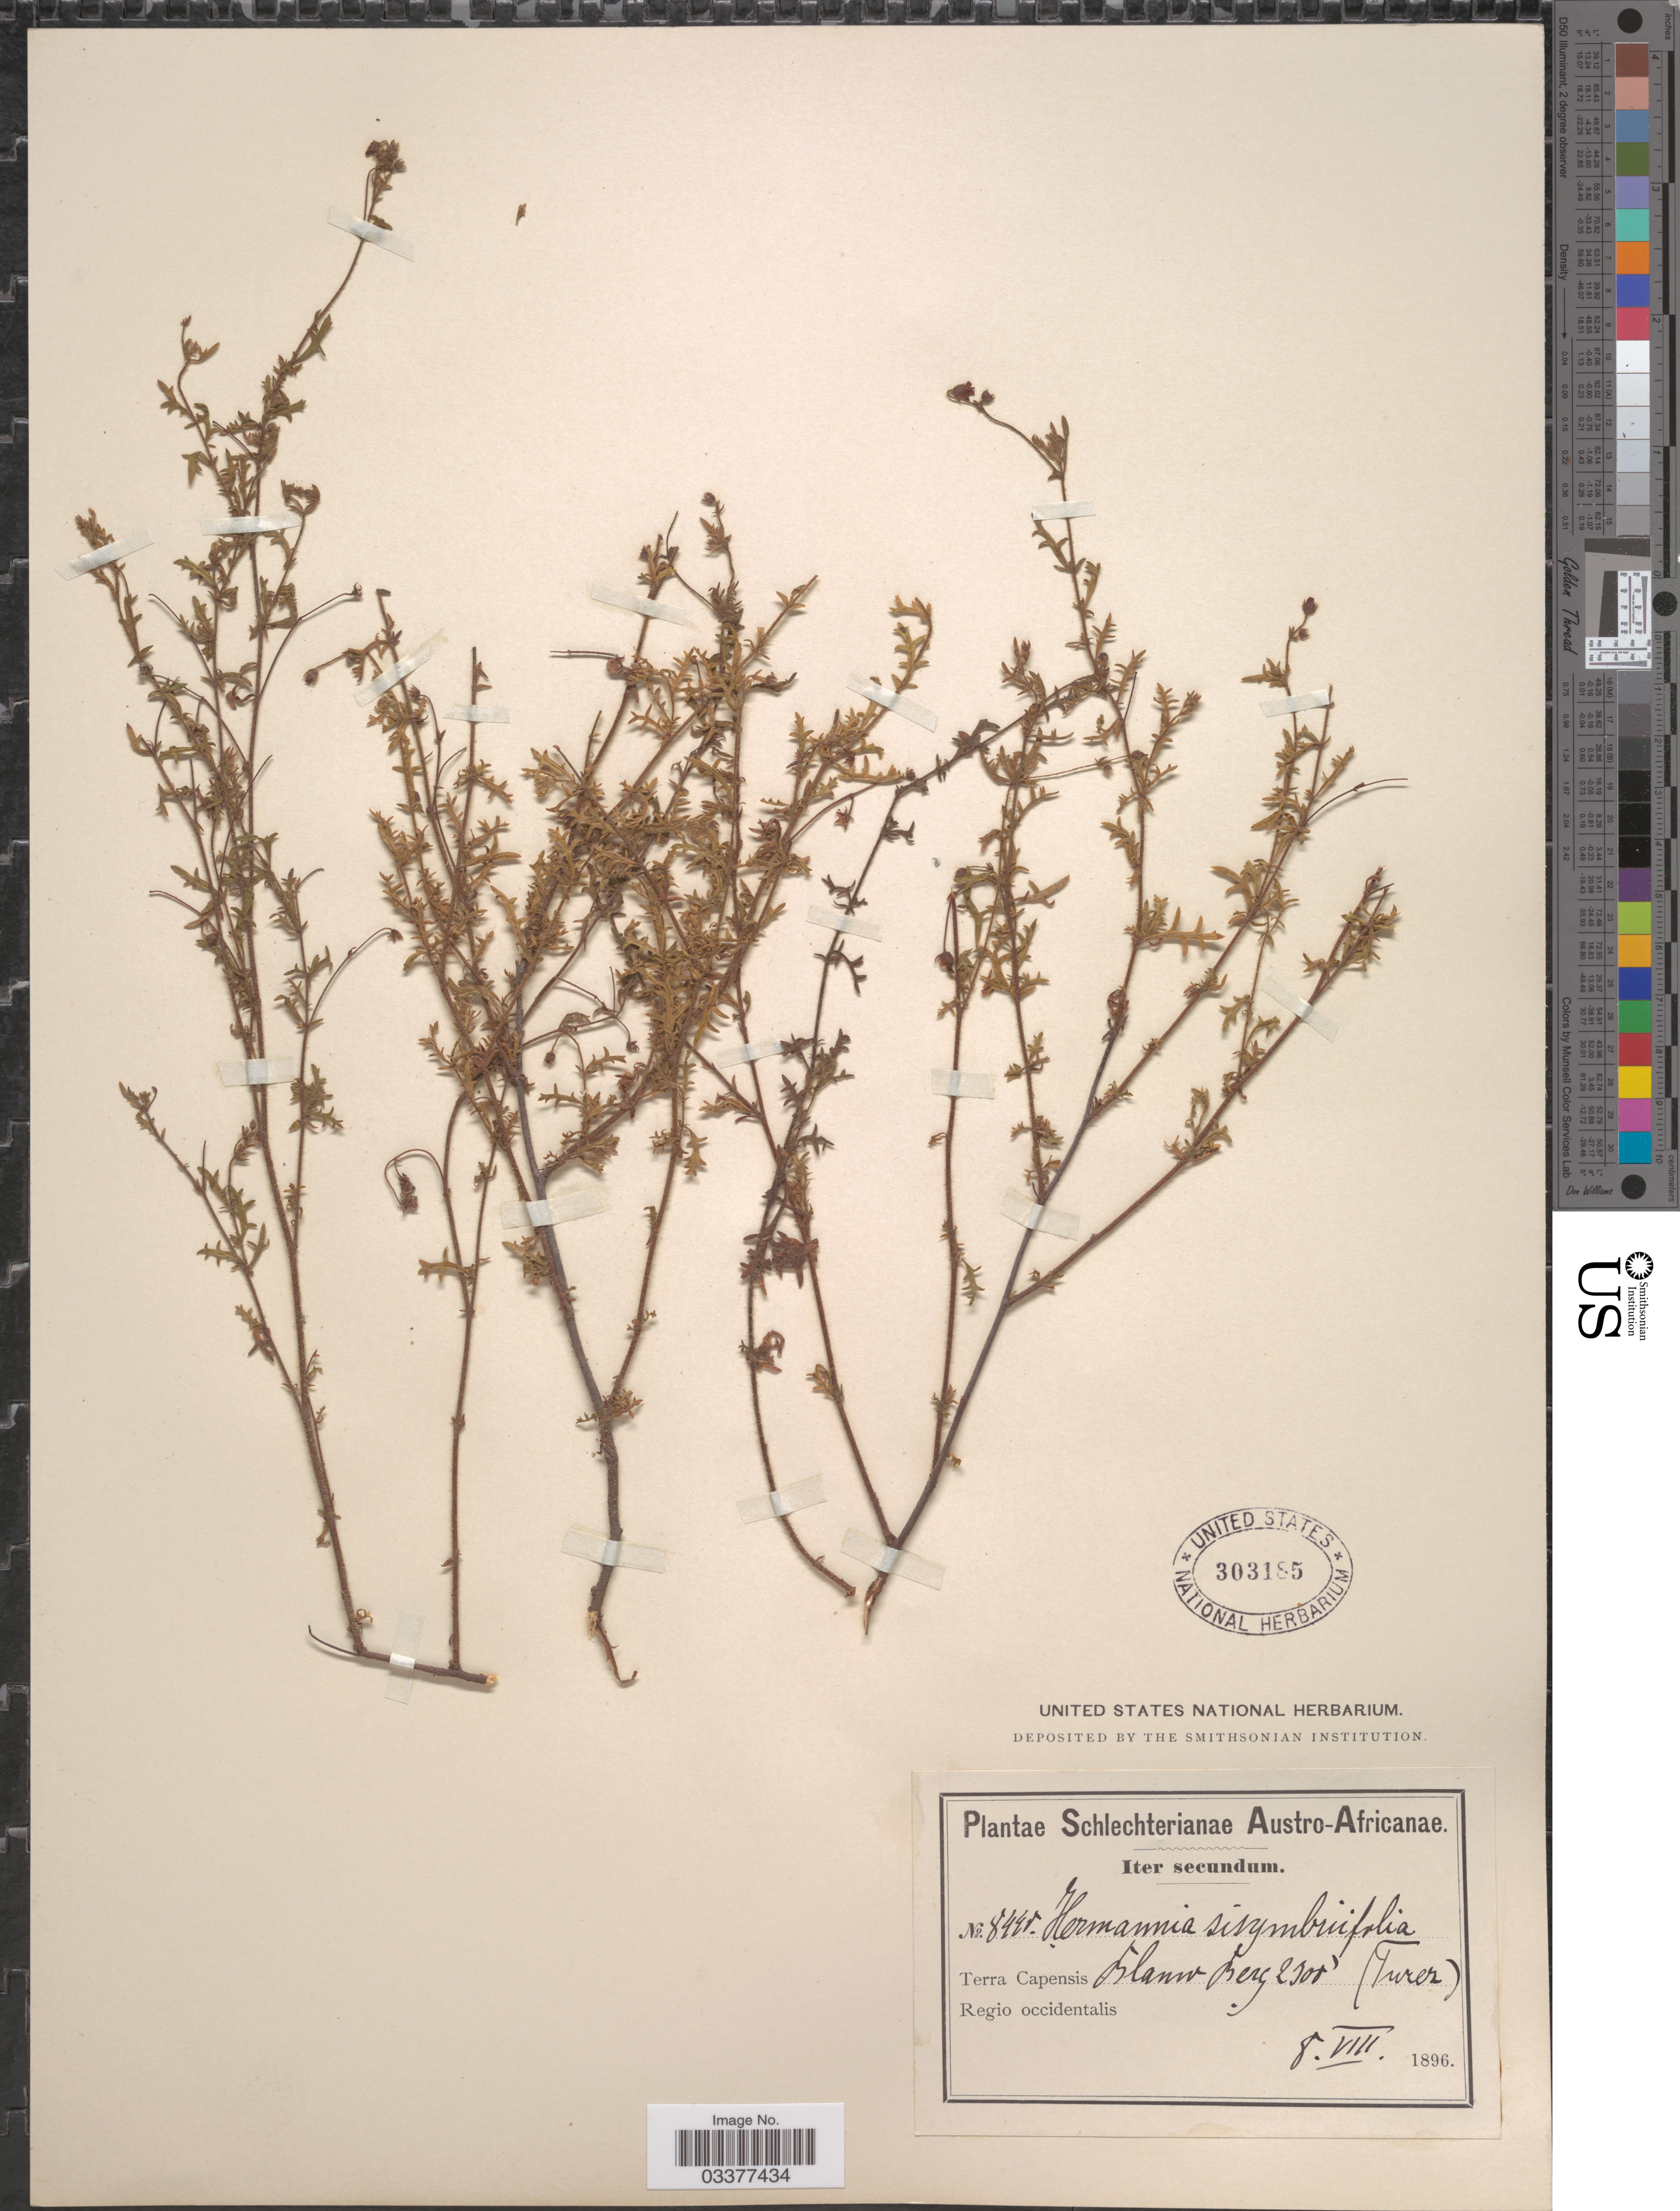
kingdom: Plantae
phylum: Tracheophyta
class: Magnoliopsida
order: Malvales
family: Malvaceae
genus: Hermannia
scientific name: Hermannia sisymbriifolia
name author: Hochr.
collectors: Schlechter, --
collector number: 8445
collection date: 1896-08-08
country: South Africa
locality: Austro-Africanae. Terra Capensis Regio occidentalis. BlauwBerg.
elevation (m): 701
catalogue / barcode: US 303185